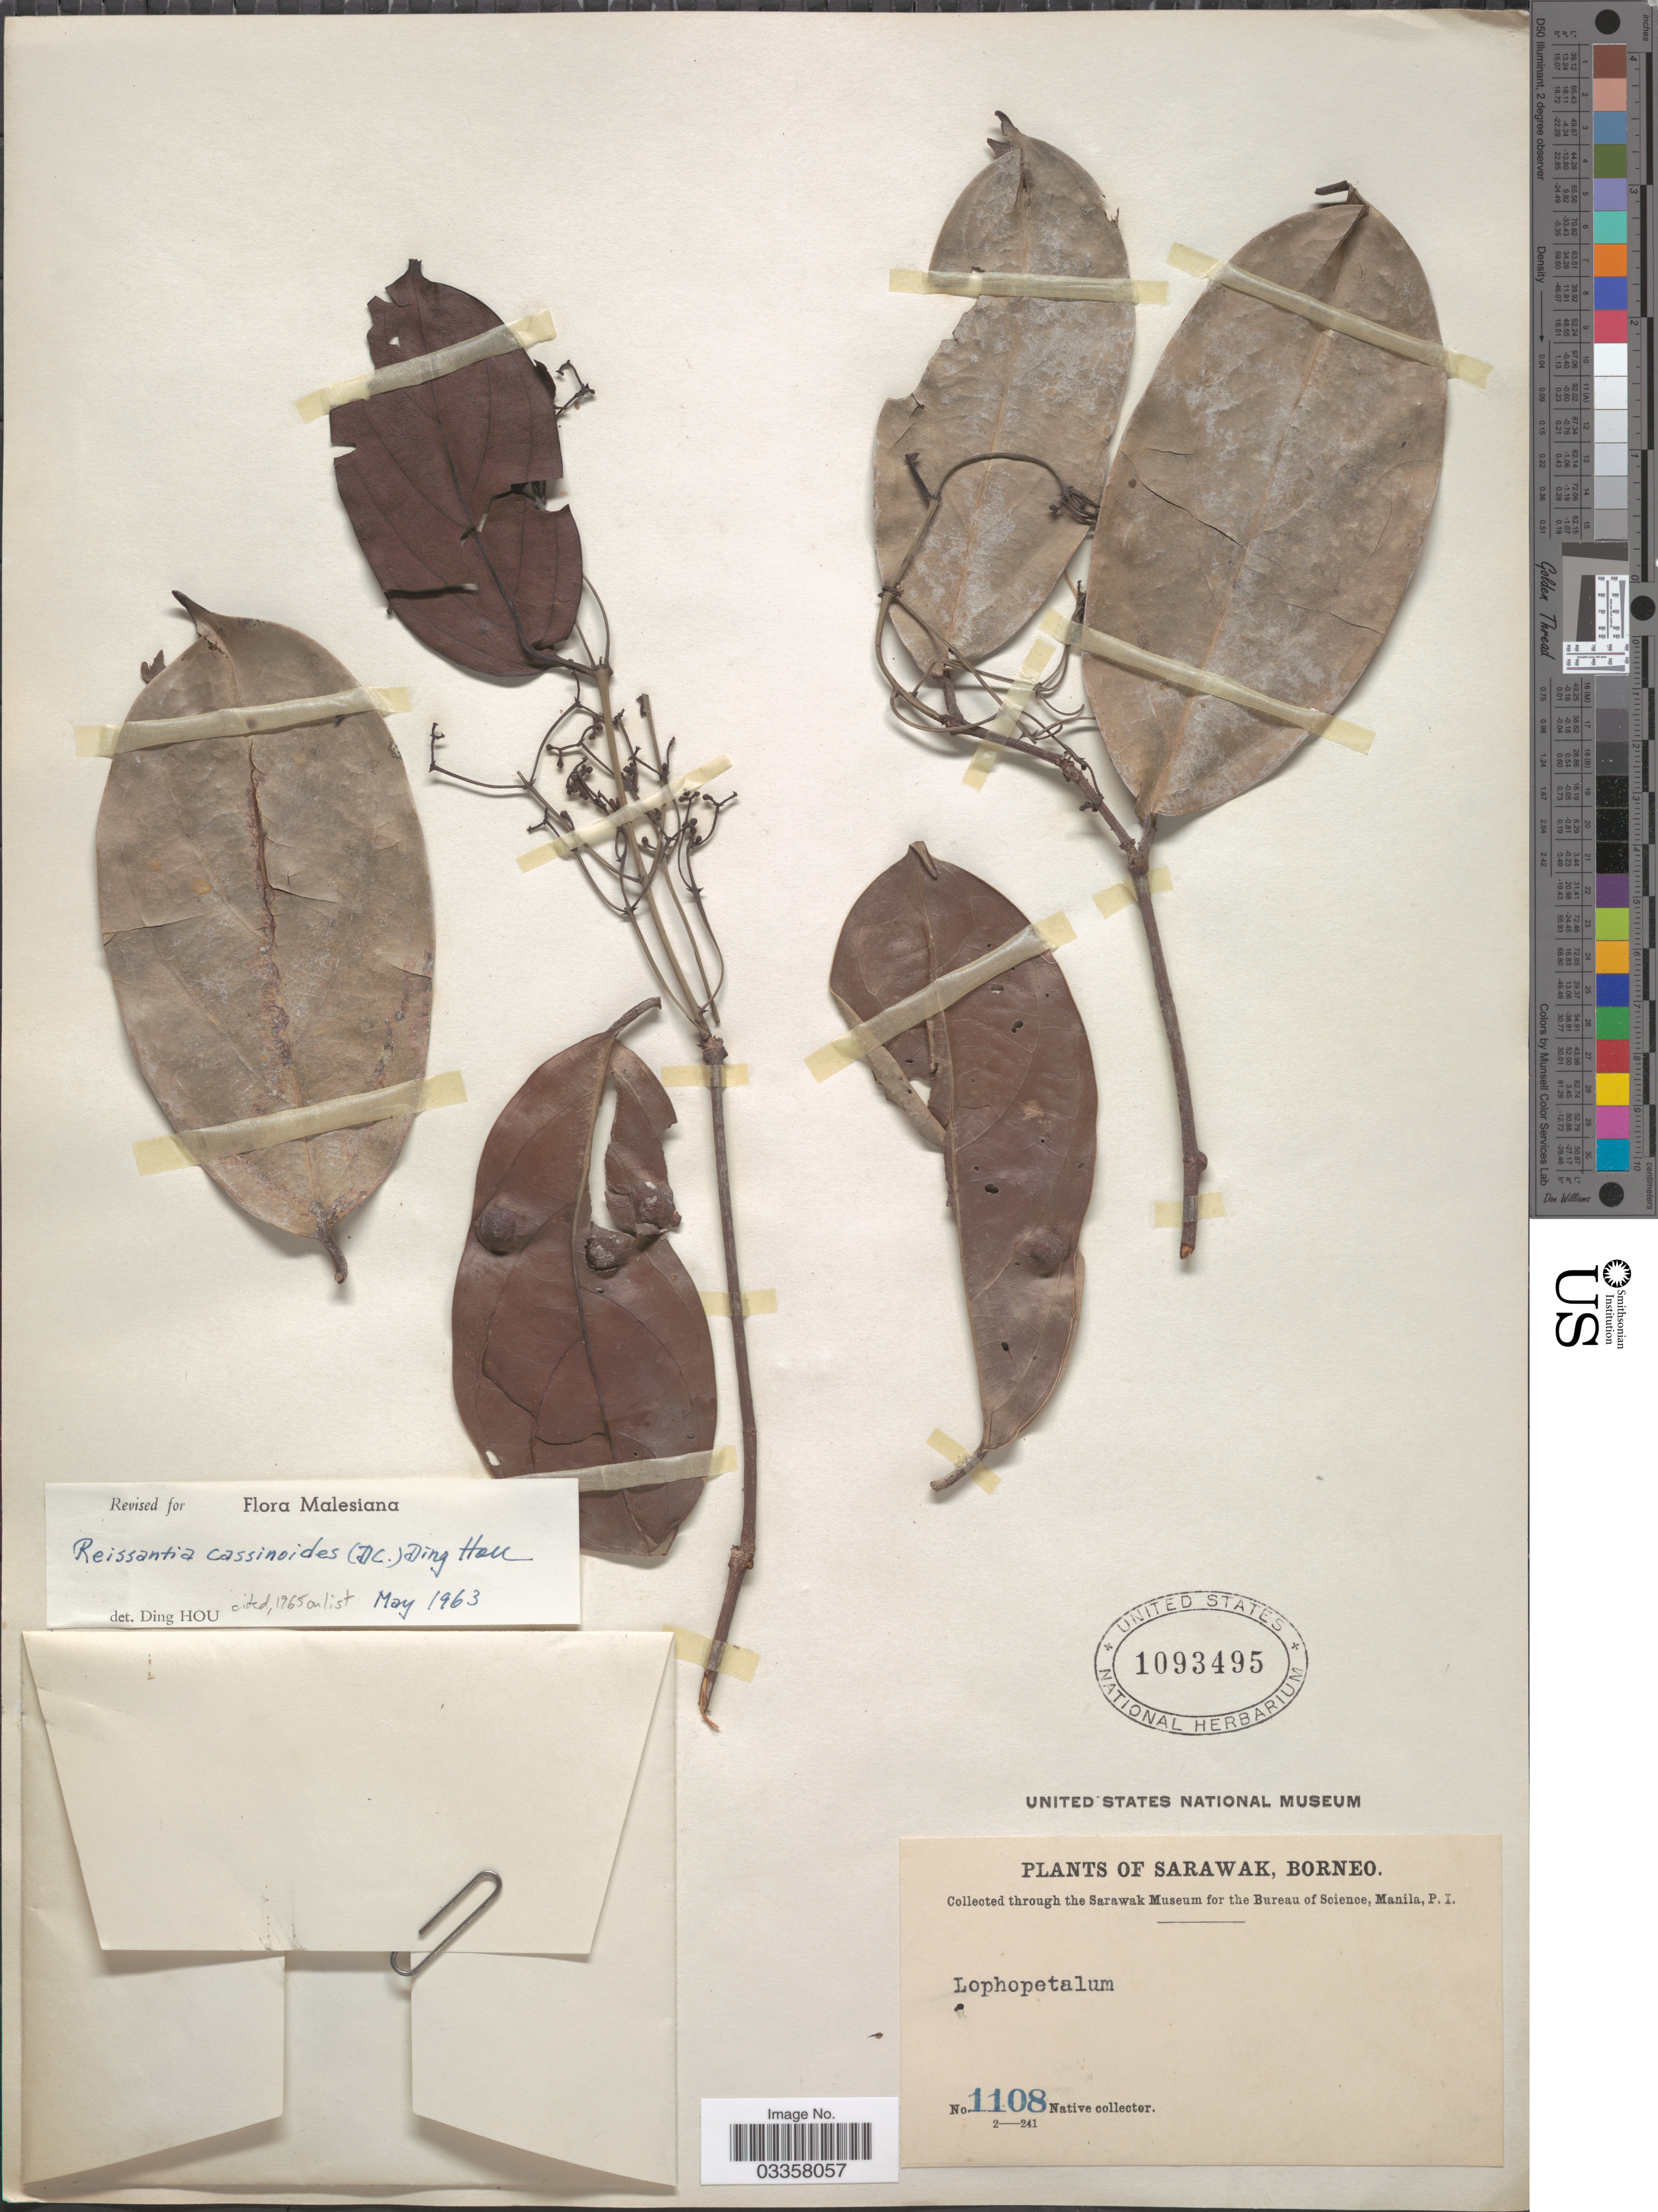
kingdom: Plantae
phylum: Tracheophyta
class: Magnoliopsida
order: Celastrales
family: Celastraceae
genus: Reissantia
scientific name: Reissantia cassinoides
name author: (DC.) Ding Hou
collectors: Native collector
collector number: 1108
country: Malaysia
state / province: Sarawak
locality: Borneo.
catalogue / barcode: US 1093495